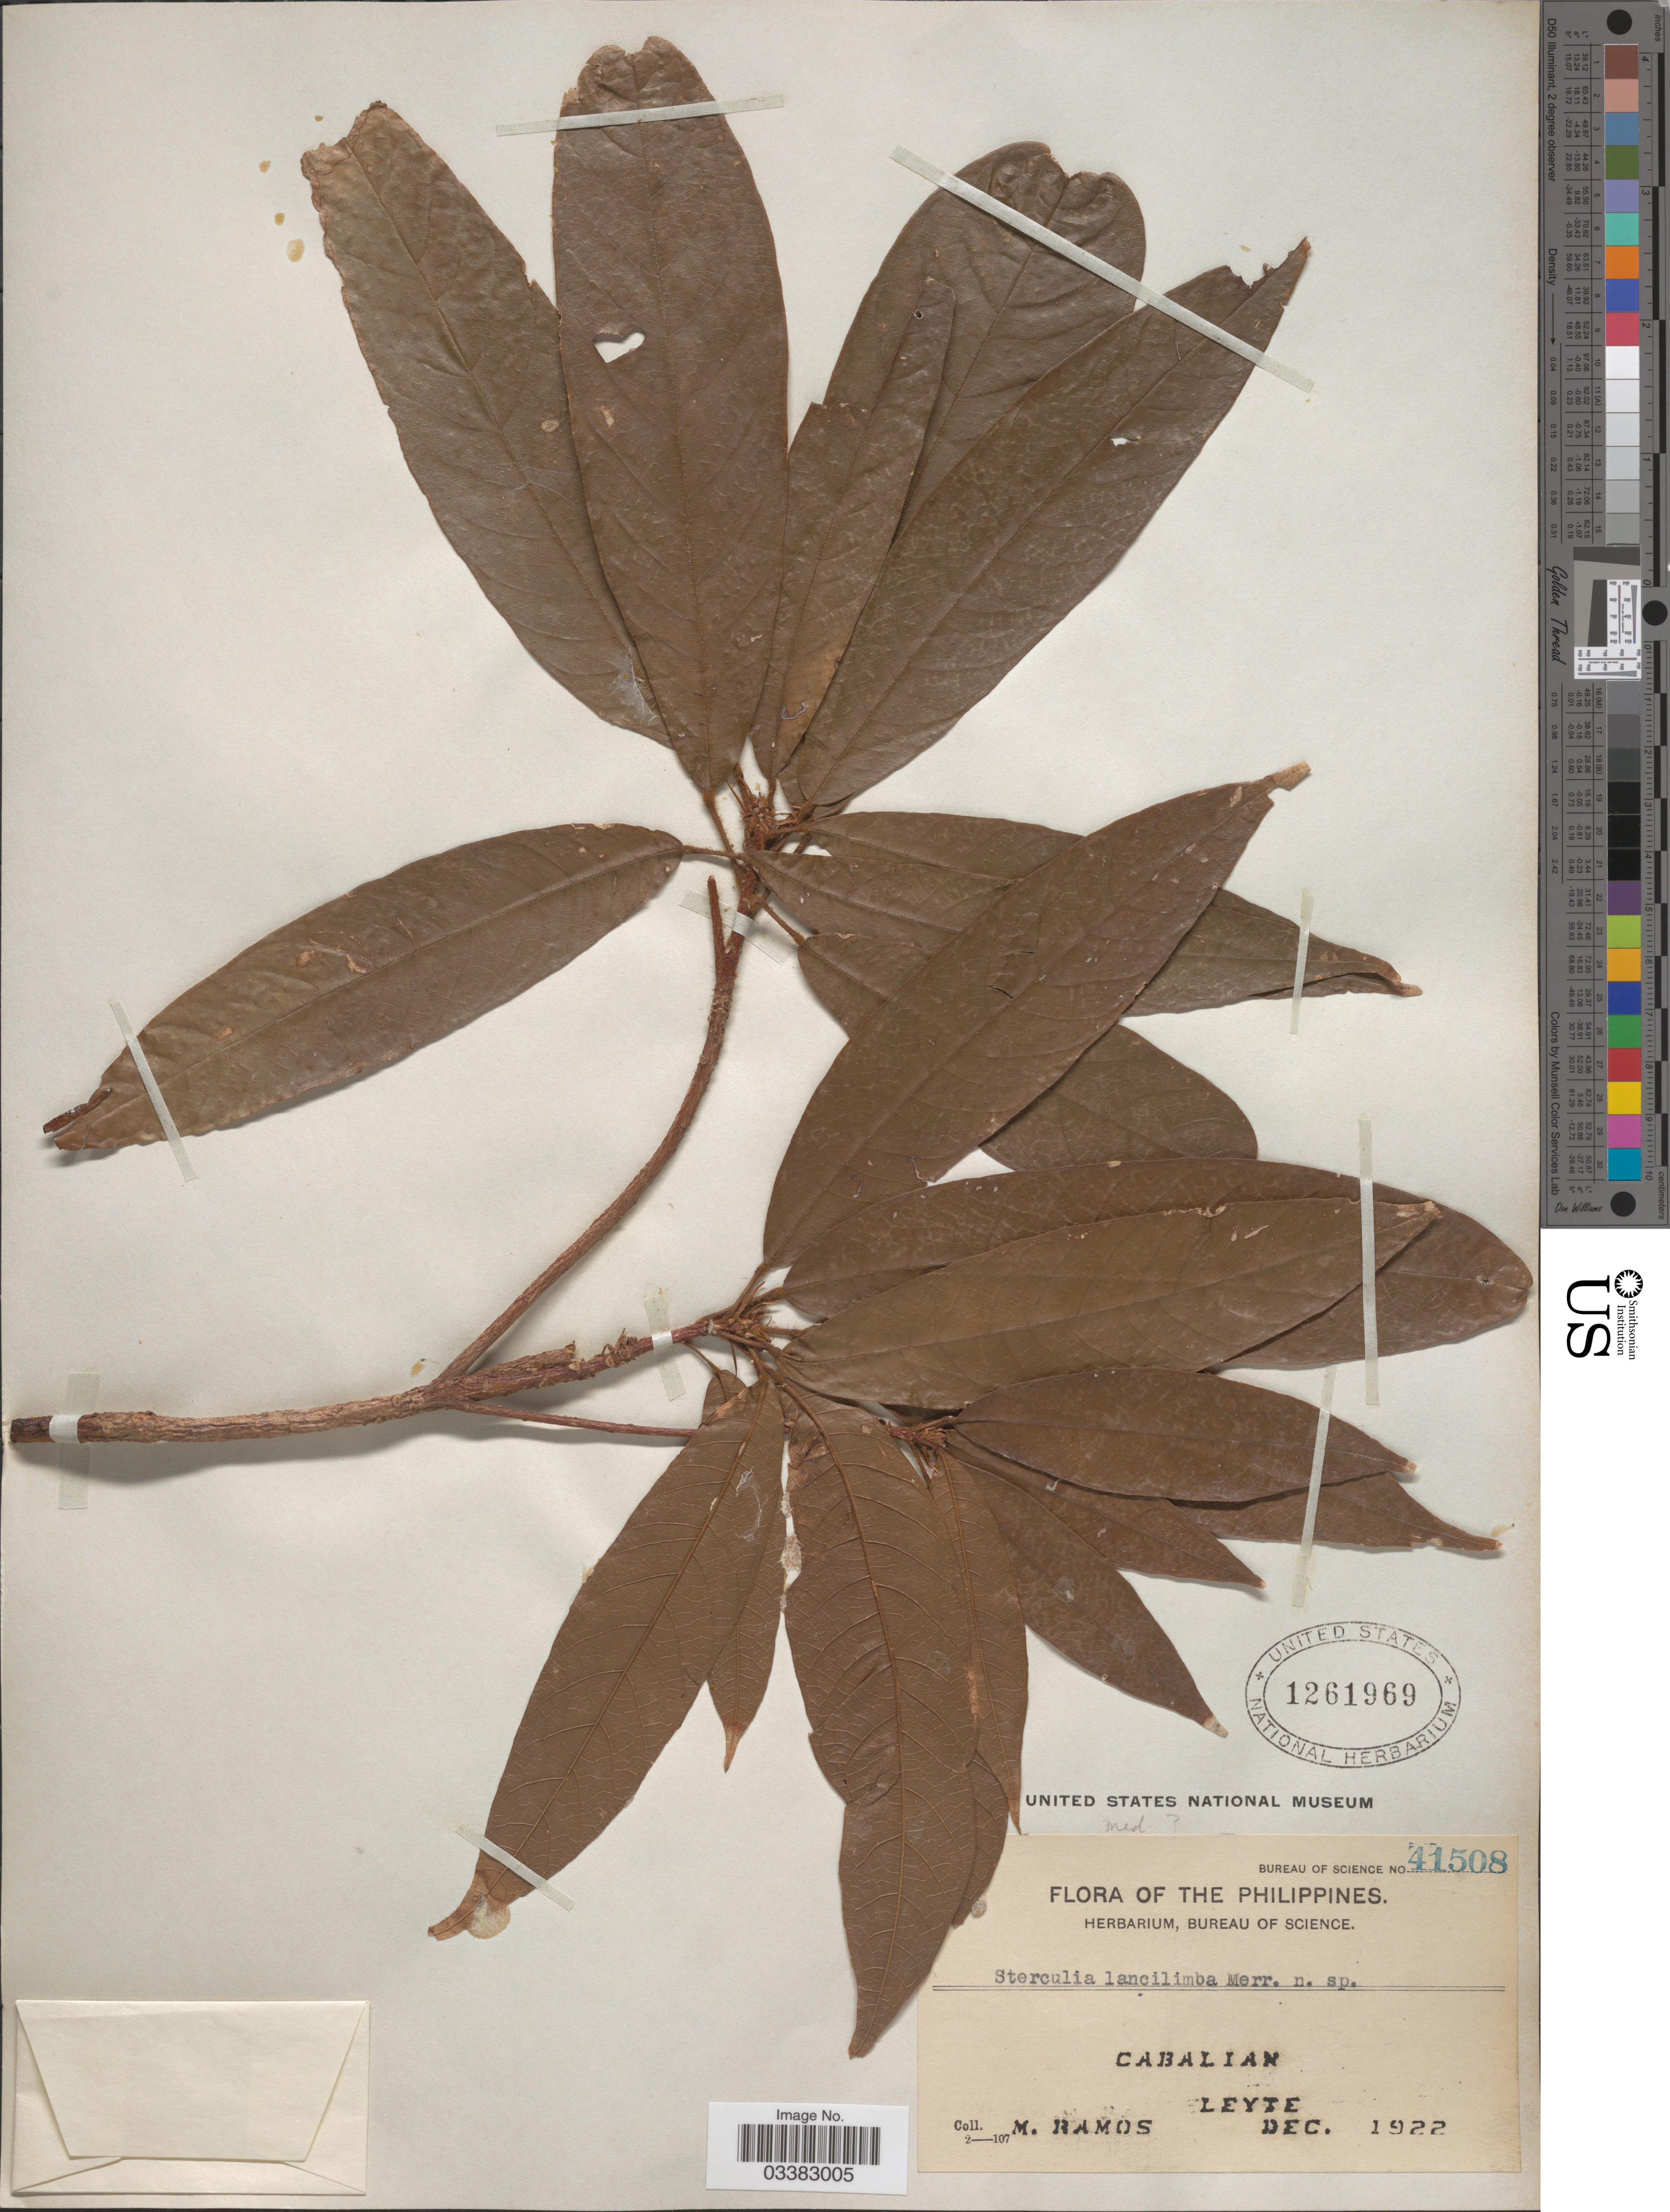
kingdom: Plantae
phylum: Tracheophyta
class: Magnoliopsida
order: Malvales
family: Malvaceae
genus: Sterculia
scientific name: Sterculia rubiginosa var. setistipula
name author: (Merr.) Tantra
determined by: Tantra, J. G. M.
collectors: M. Ramos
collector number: Bureau of Science 41508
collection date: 1922-12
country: Philippines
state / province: Eastern Visayas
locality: Cabalian, Leyte.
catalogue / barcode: US 1261969